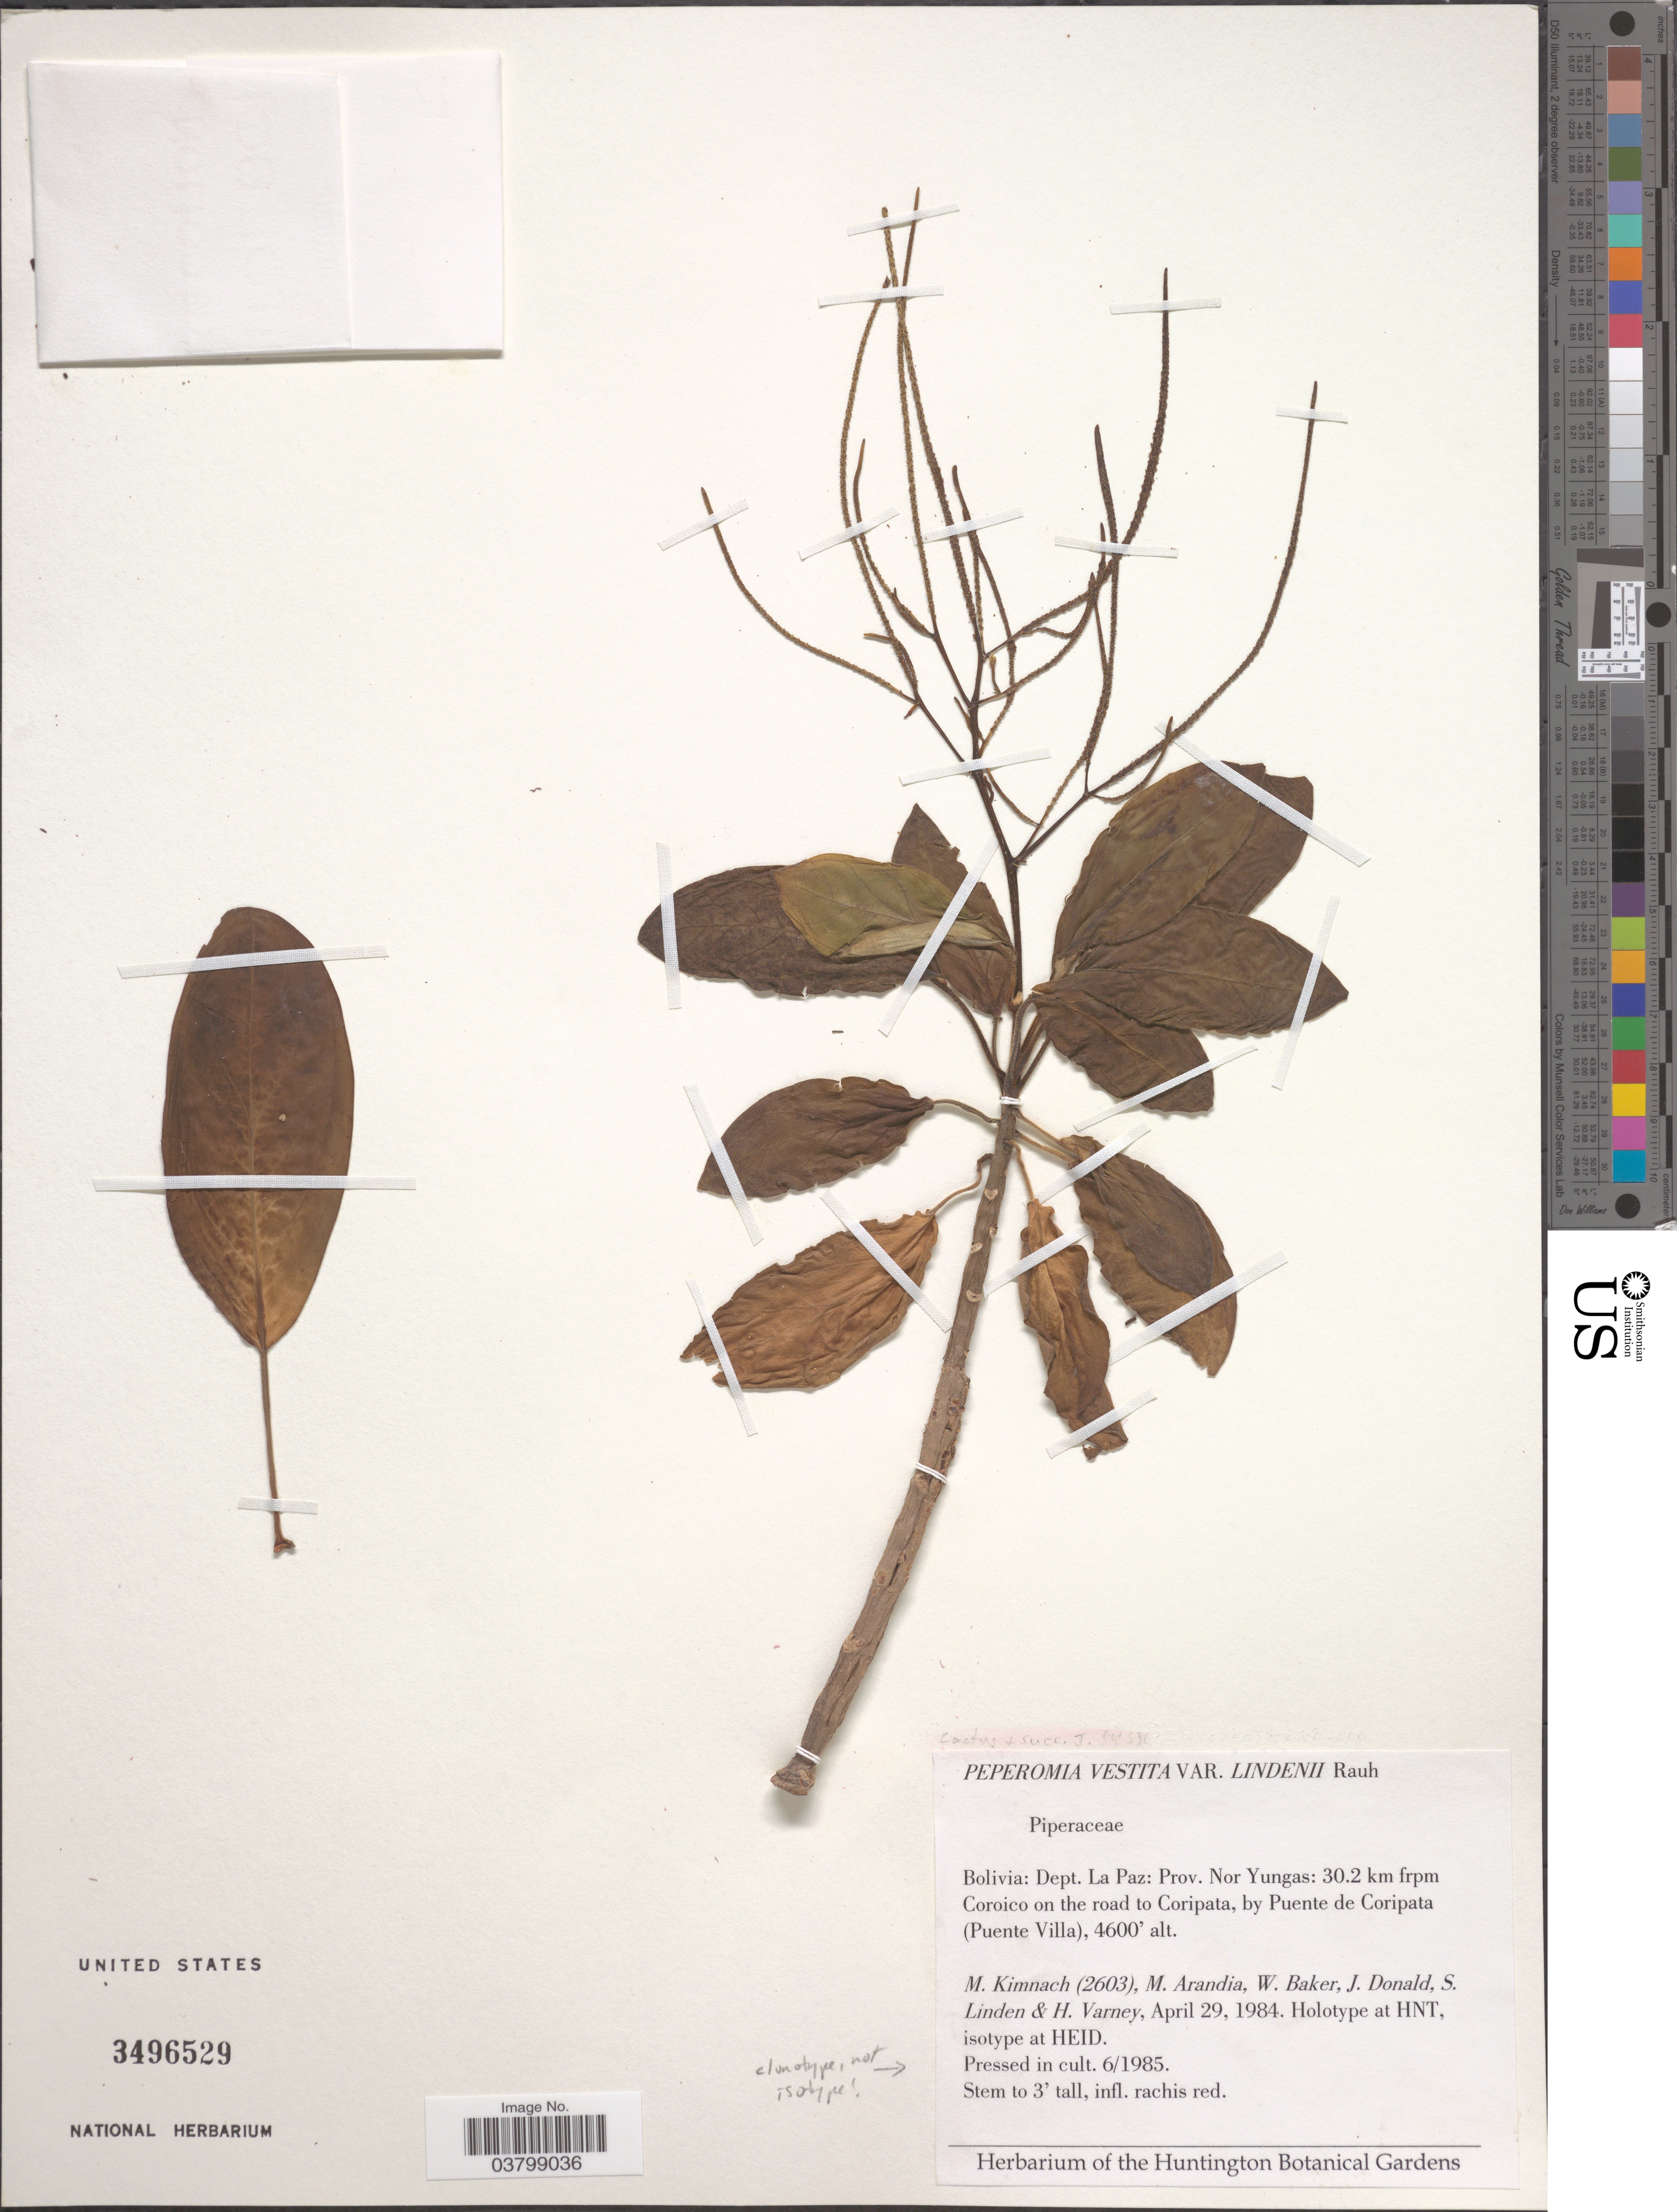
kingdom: Plantae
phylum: Tracheophyta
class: Magnoliopsida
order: Piperales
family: Piperaceae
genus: Peperomia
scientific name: Peperomia vestita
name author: C. DC.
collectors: M. W. Kimnach, M. Arandia, W. Baker & J. D. Donald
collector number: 2603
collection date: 1984-04-29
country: Bolivia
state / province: La Paz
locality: Dept. La Paz: Prov. Nor Yungas: 30.2 km from Coroico on the road to Coripata, by Puente de Coripata (Puente Villa).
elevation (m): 1402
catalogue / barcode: US 3496529